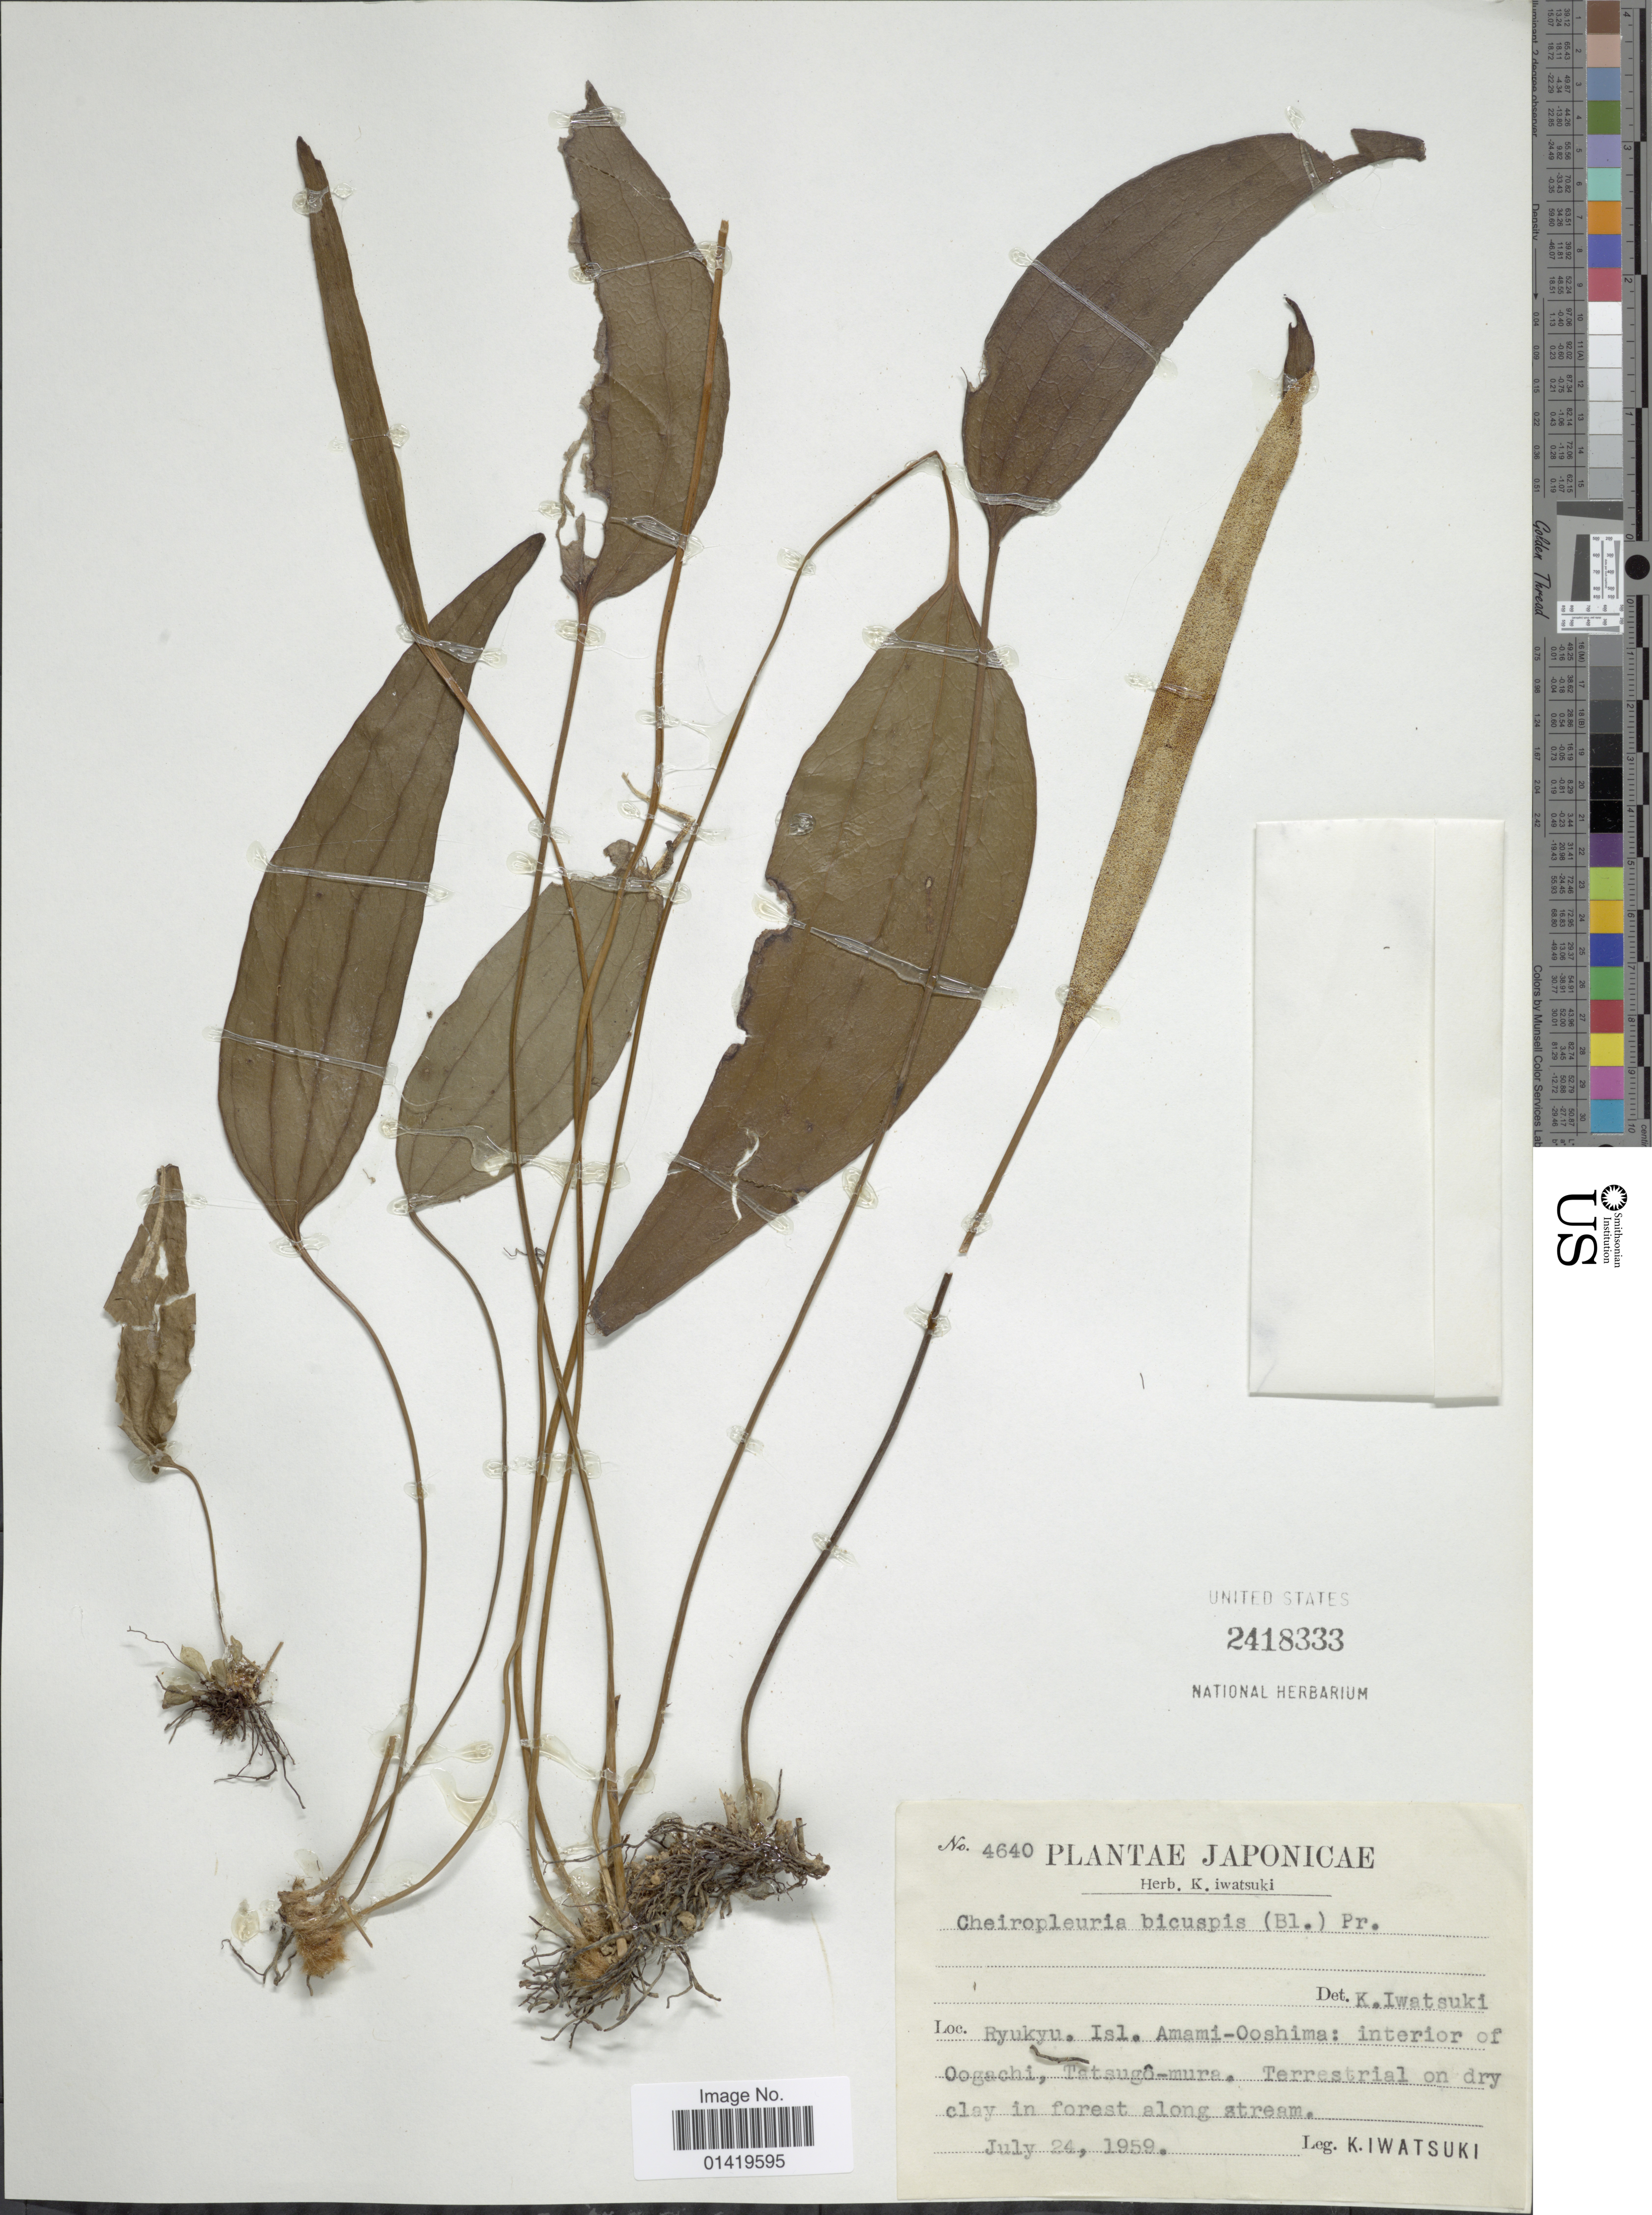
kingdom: Plantae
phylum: Tracheophyta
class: Polypodiopsida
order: Gleicheniales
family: Dipteridaceae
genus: Cheiropleuria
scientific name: Cheiropleuria bicuspis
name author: (Blume) C. Presl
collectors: K. Iwatsuki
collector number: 4640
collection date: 1959-07-24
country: Japan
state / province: Kagosima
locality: Ryukyu. Isl. Amami-Ooshima: interior of Oogachi, Tatsugô-mura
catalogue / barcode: US 2418333